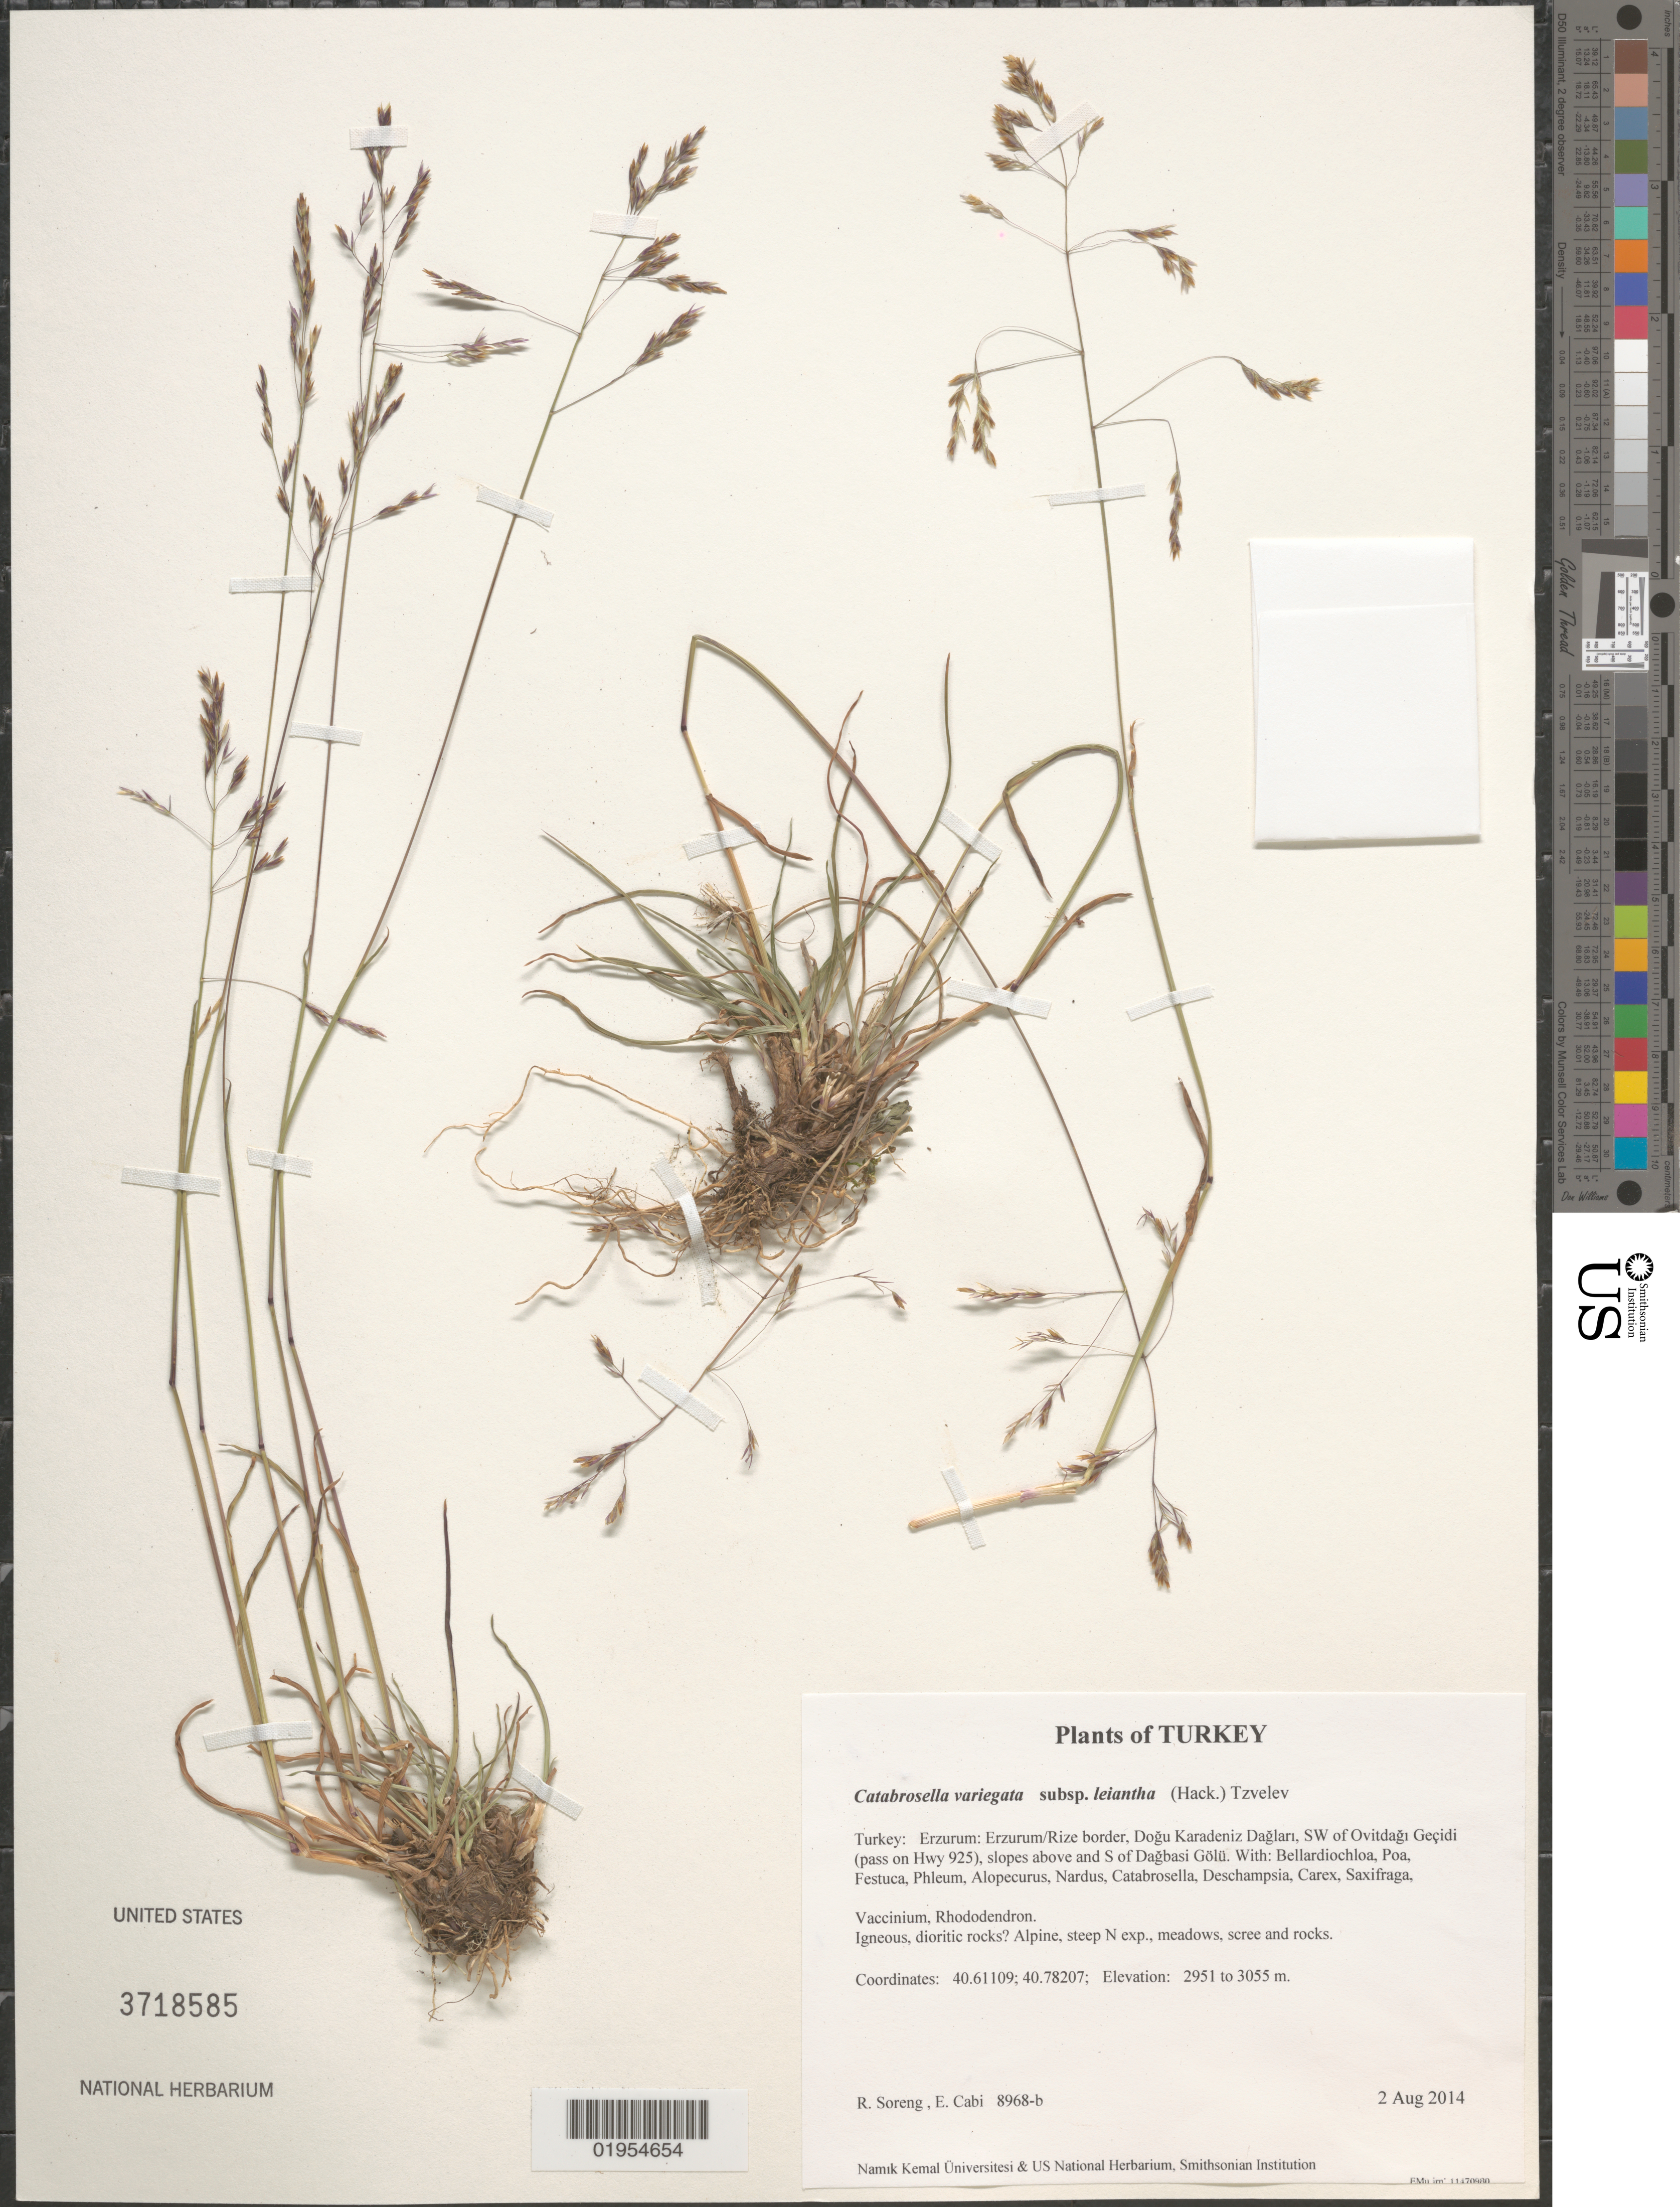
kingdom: Plantae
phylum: Tracheophyta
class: Liliopsida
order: Poales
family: Poaceae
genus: Catabrosella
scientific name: Catabrosella variegata var. leiantha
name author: (Hack.) Tzvelev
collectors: R. J. Soreng & E. Cabi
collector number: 8968-b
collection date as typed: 2 Aug 2014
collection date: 2014-08-02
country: Turkey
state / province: Erzurum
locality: Erzurum/Rize border, Dogu Karadeni Daglari, SW of Ovitdagi Gecidi (pass on Hwy 925), slopes above and S of Dagbasi Golu,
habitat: Igneous, dioritic rocks? Alpine, steep N exp., meadows, scree and rocks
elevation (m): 2951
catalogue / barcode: US 3718585